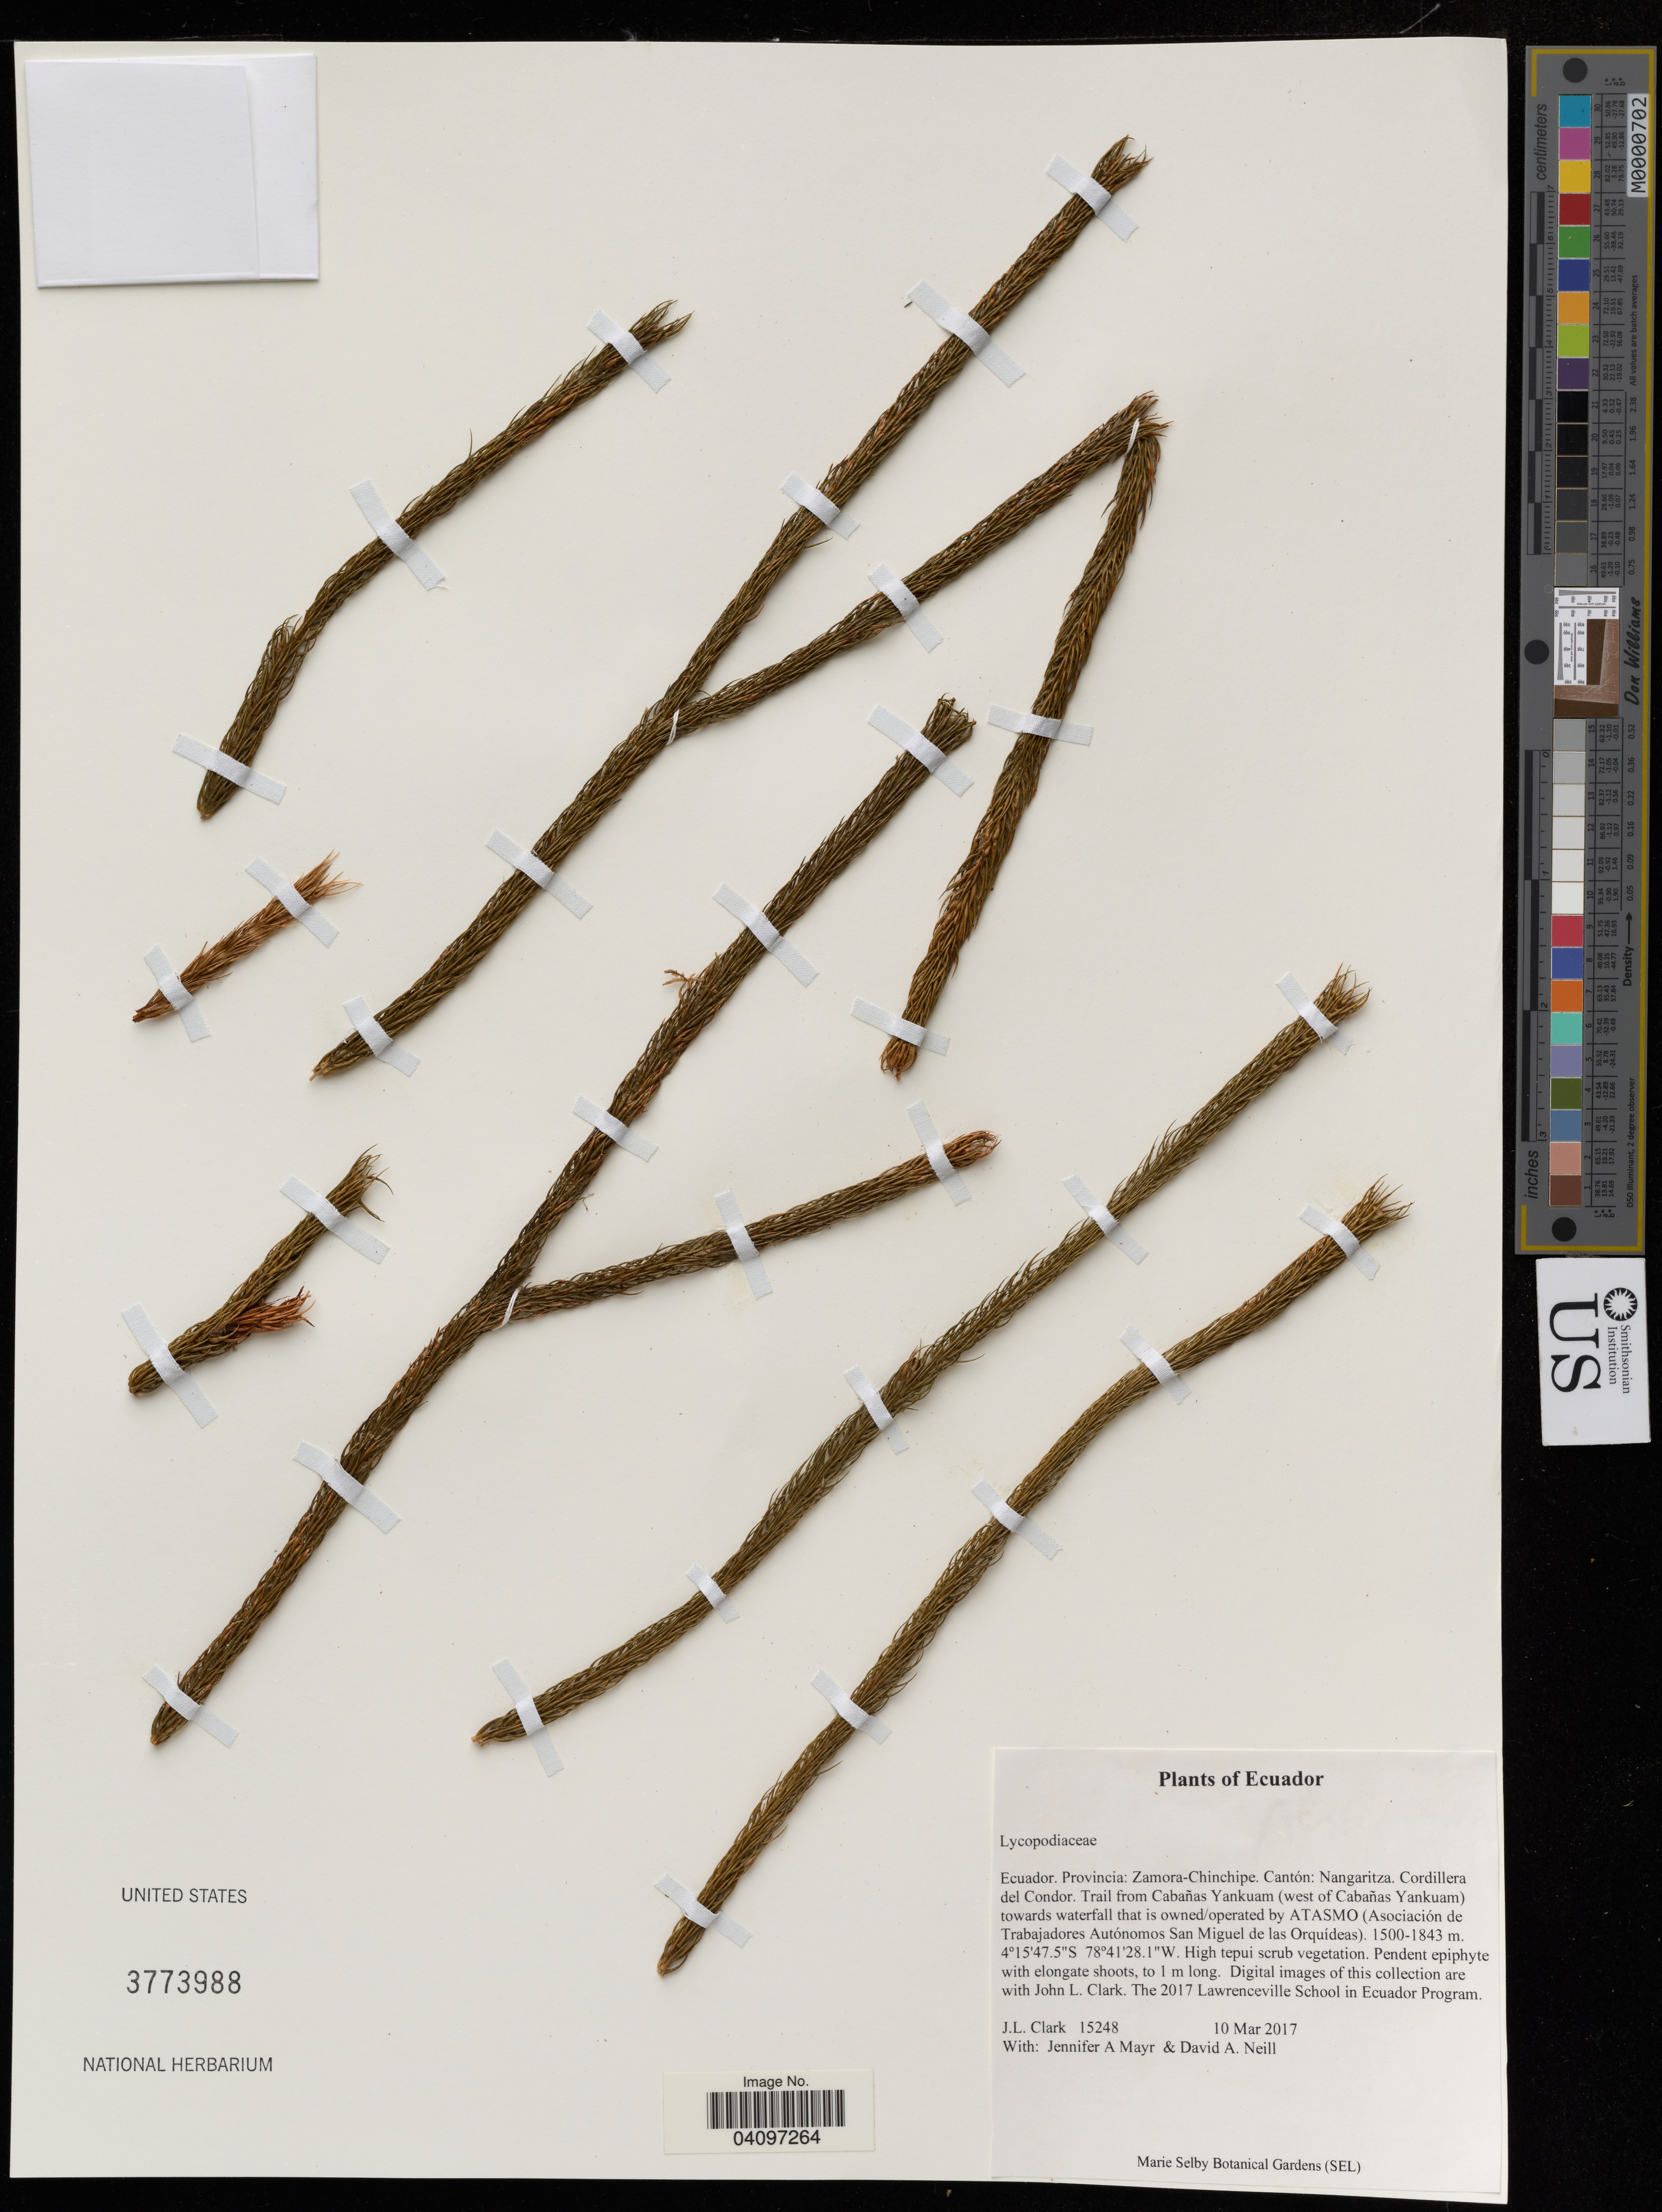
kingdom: Plantae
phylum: Tracheophyta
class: Lycopodiopsida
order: Lycopodiales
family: Lycopodiaceae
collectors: J. Clark, J. Mayr & D. A. Neill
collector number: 15248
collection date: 2017-03-10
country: Ecuador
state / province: Zamora-Chinchipe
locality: Cantón: Nangaritza. Cordillera del Condor. Trail from Cabañas Yankuam (west of Cabañas Yankuam) towards waterfall that is owned/operated by ATASMO (Asociación de Trabajadores Autónomos San Miguel de las Orquídeas).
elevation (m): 1500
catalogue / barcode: US 3773988